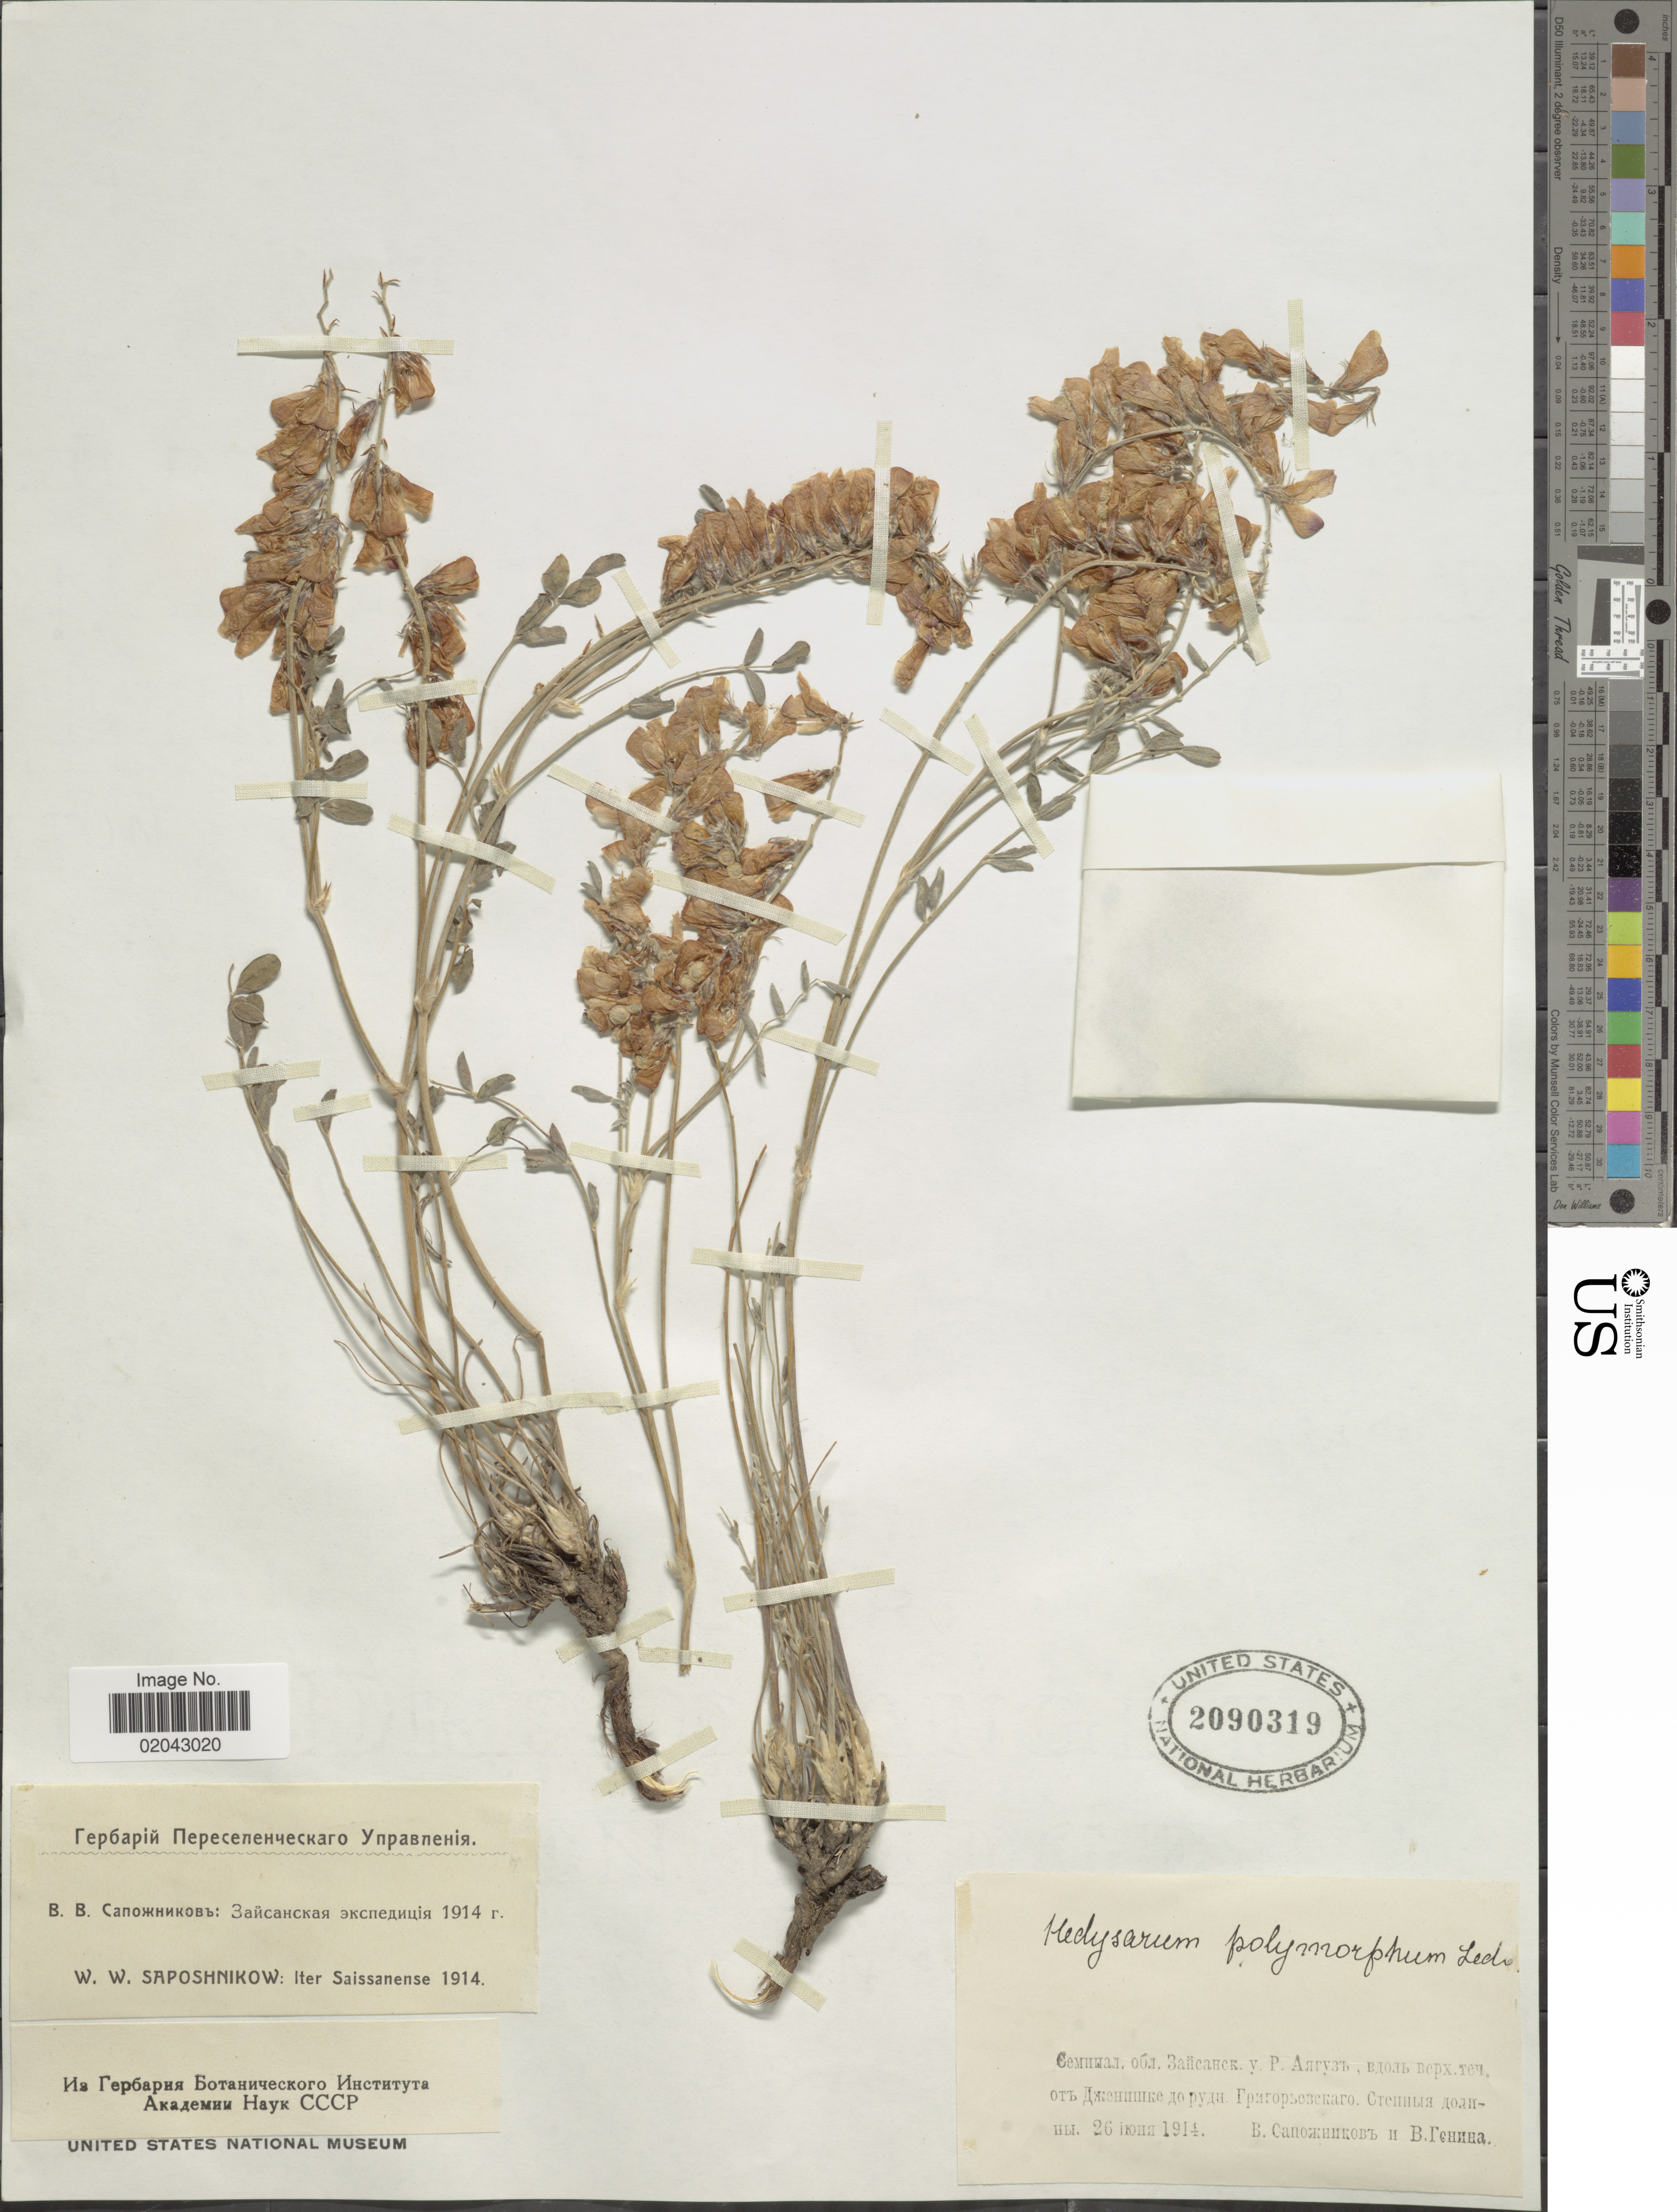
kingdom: Plantae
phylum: Tracheophyta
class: Magnoliopsida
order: Fabales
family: Fabaceae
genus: Hedysarum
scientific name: Hedysarum polymorphum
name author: Ledeb.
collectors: V. Sapozhnikov & V. Genina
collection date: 1914-06-26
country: Kazakhstan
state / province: East Kazakhstan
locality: District Zaysan, near river Ayagoz from Dzhenishke to mine Grigorevskiy.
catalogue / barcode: US 2090319